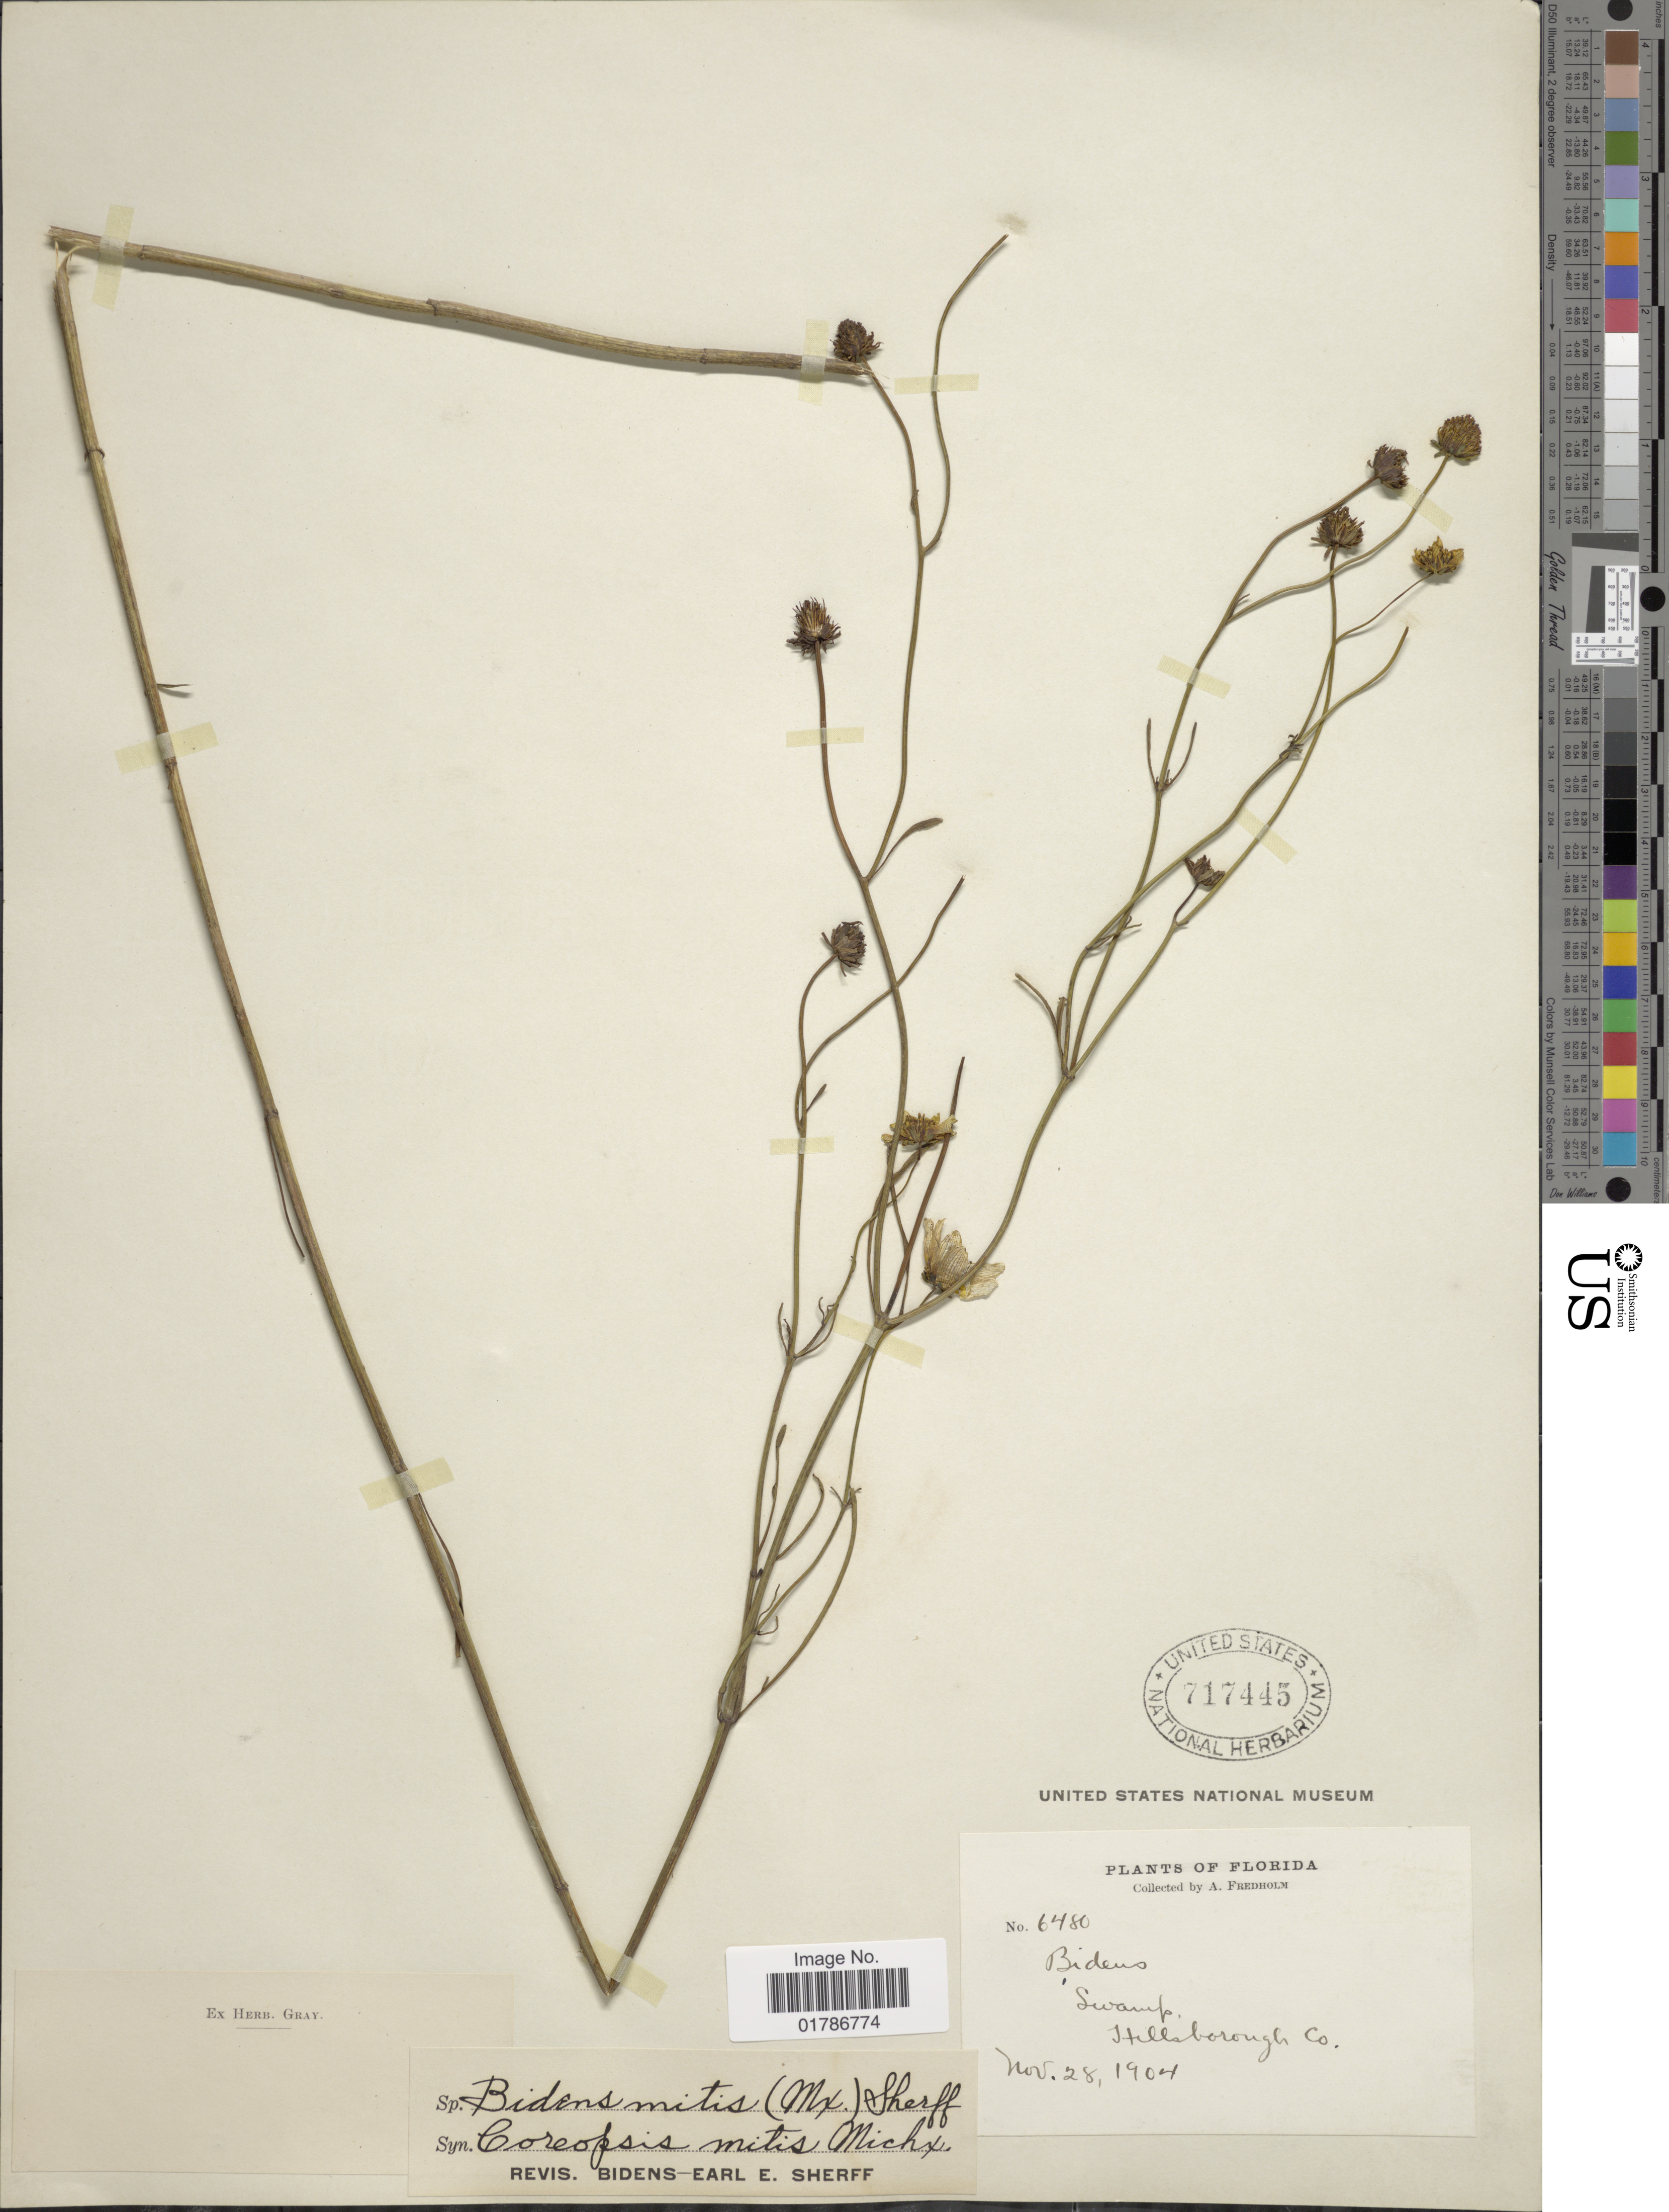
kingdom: Plantae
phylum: Tracheophyta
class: Magnoliopsida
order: Asterales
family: Asteraceae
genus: Bidens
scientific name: Bidens mitis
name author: (Michx.) Sherff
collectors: A. Fredholm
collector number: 6480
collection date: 1904-11-28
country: United States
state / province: Florida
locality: Hillsborough Co.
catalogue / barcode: US 717445